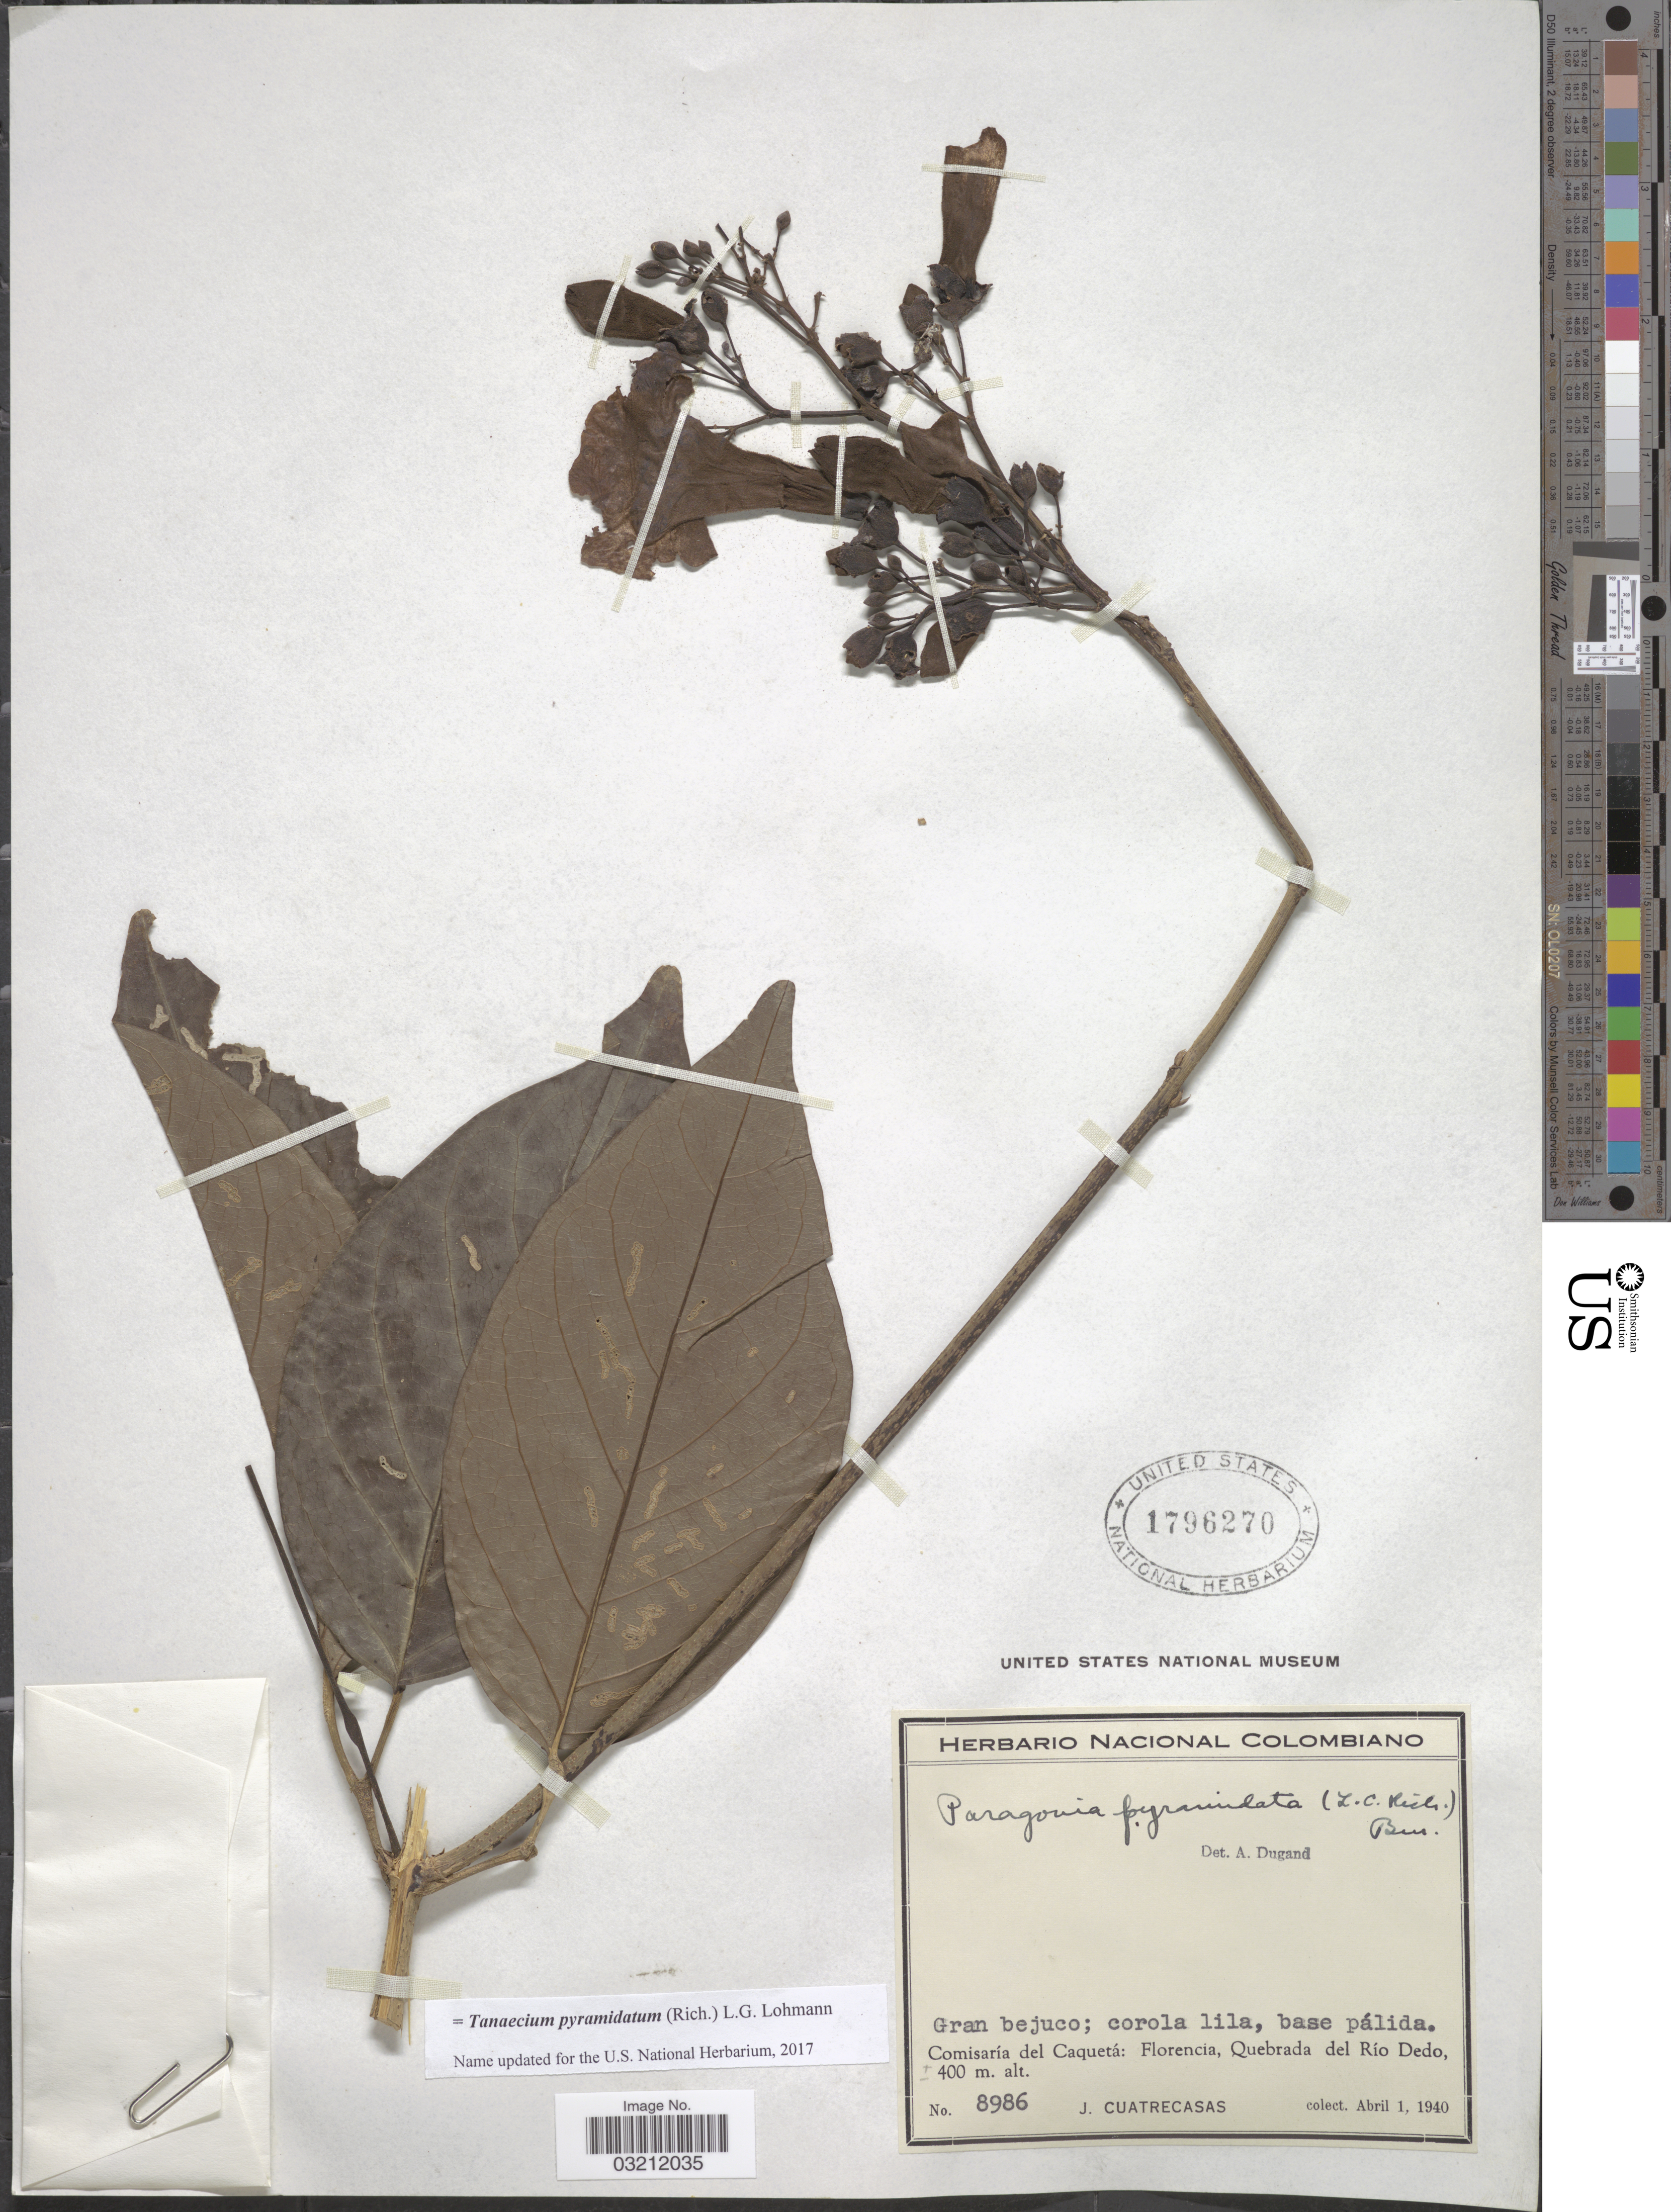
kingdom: Plantae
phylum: Tracheophyta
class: Magnoliopsida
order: Lamiales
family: Bignoniaceae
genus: Tanaecium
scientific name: Tanaecium pyramidatum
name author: (Rich.) L.G. Lohmann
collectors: J. Cuatrecasas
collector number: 6986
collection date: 1940-04-01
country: Colombia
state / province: Caquetá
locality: Comisaría del Caquetá: florencia, Quebrada del Río Dedo.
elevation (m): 400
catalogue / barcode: US 1796270